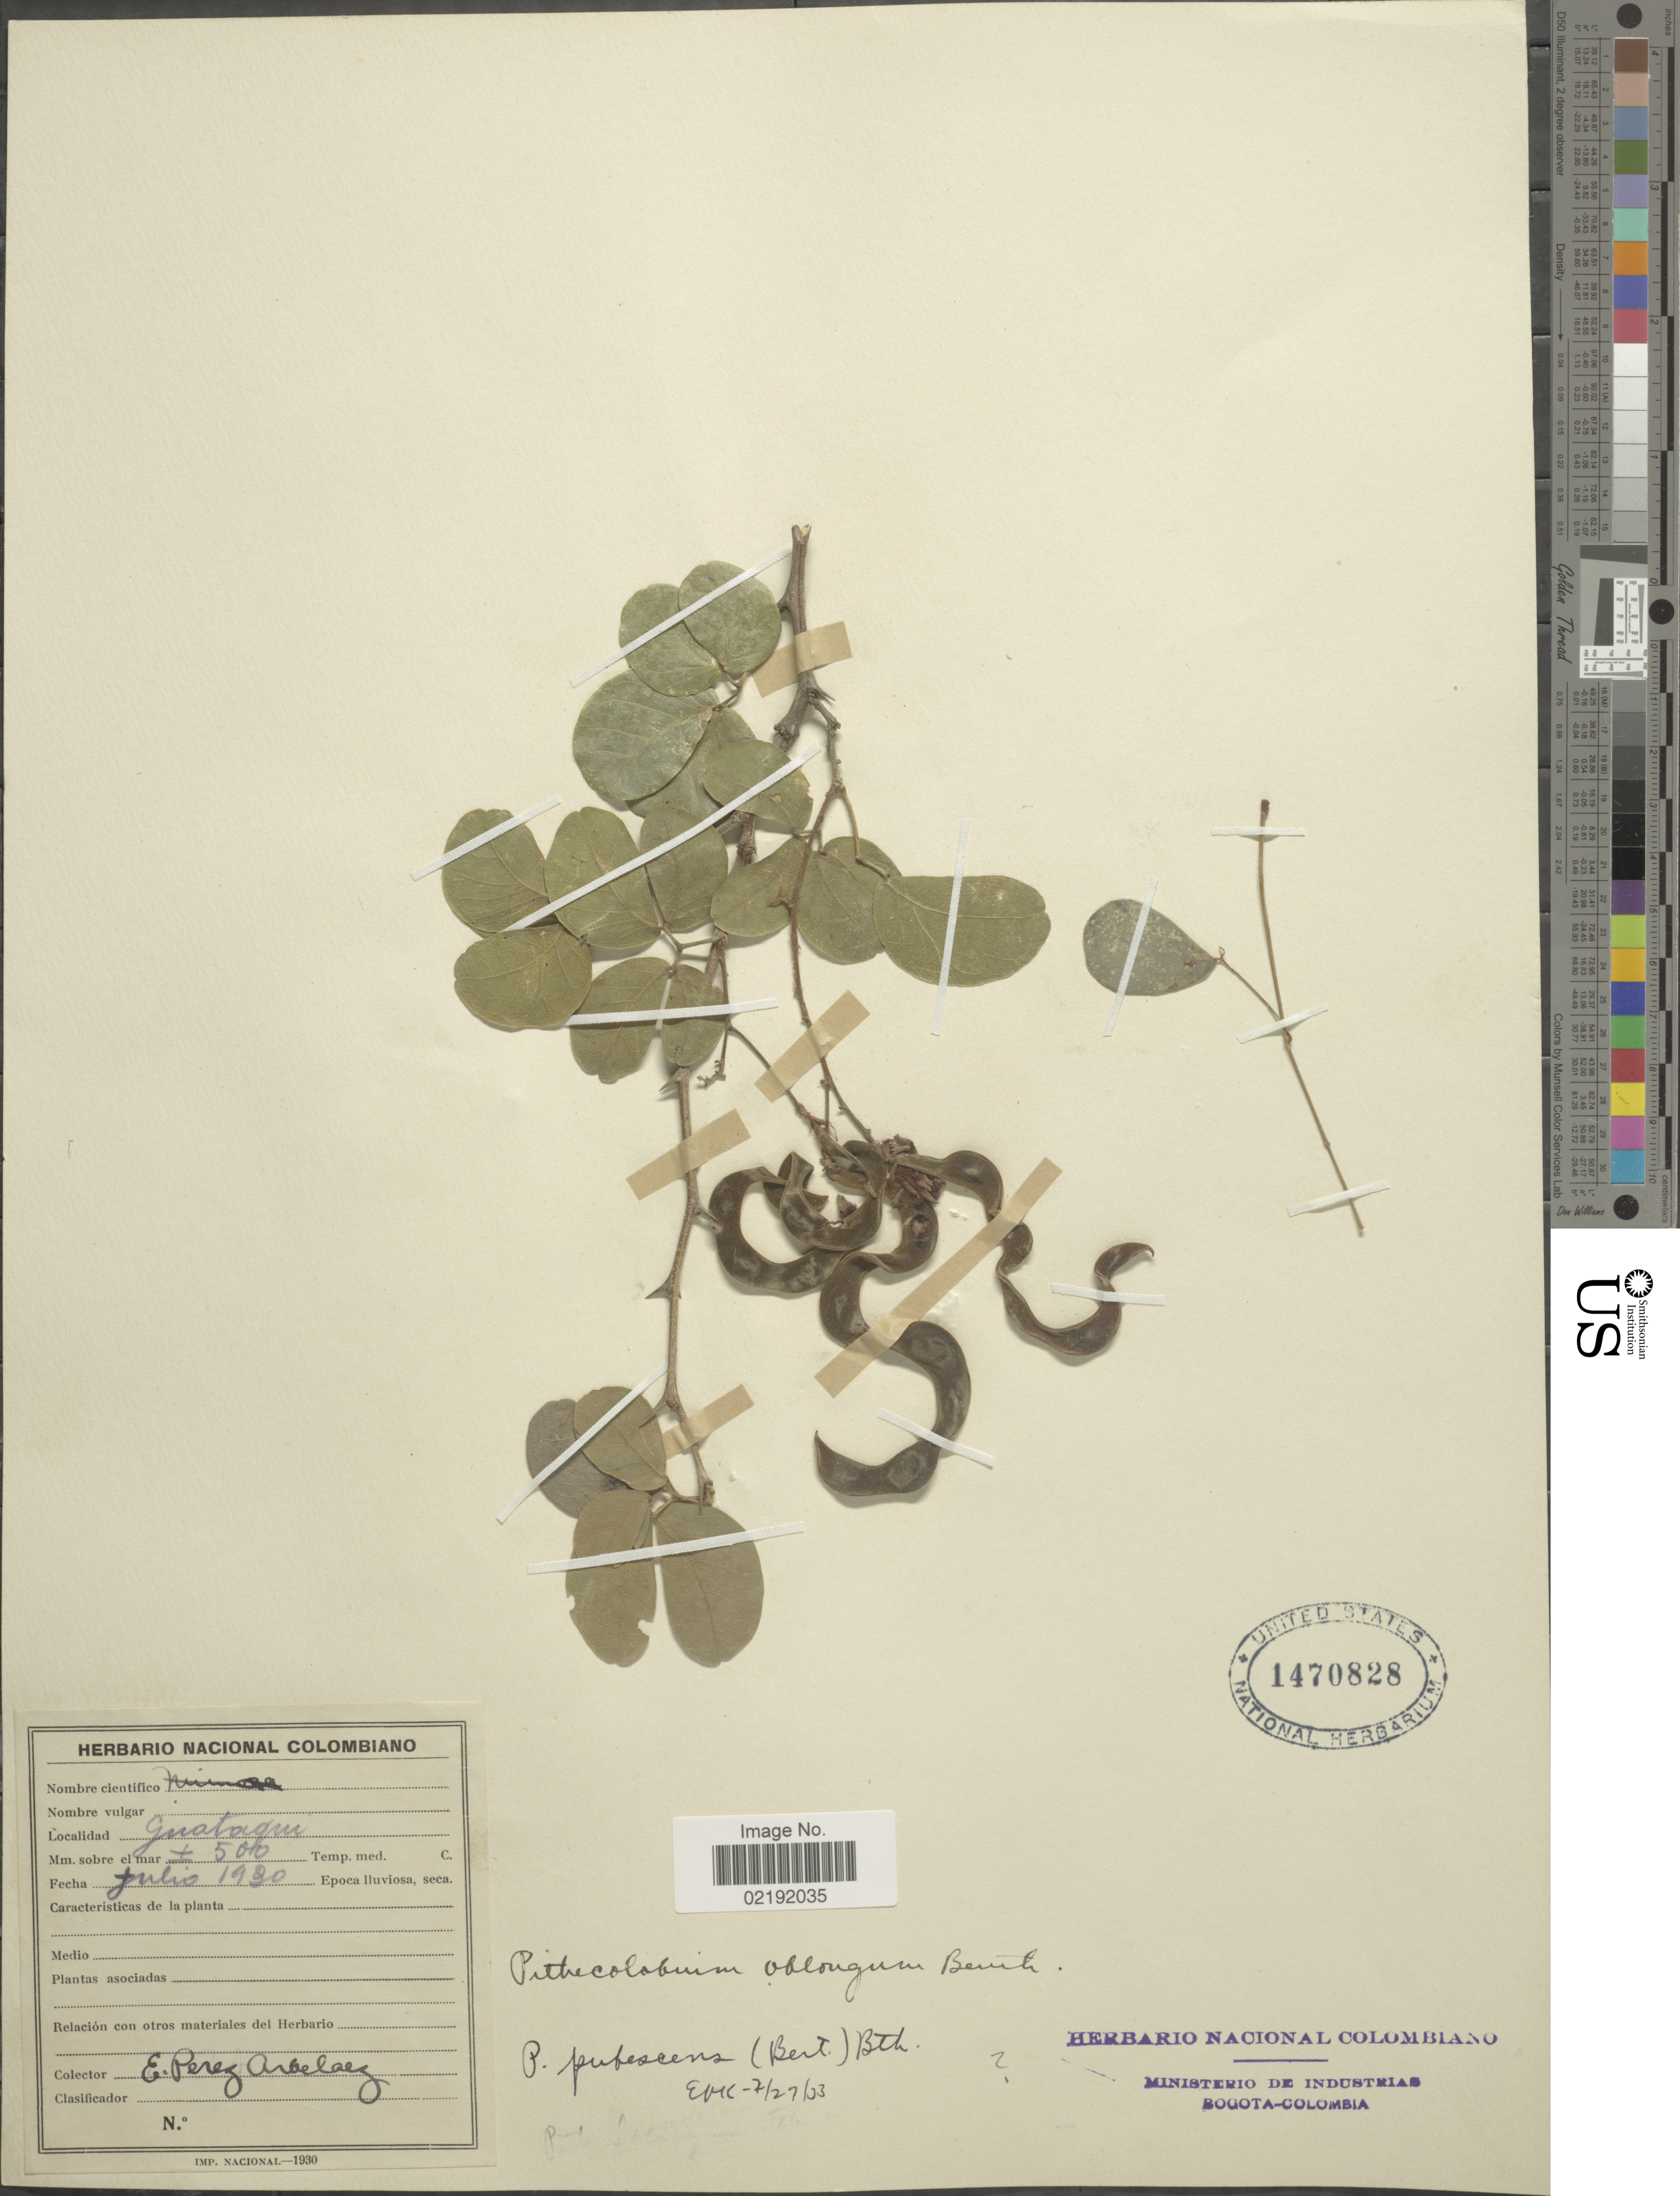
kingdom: Plantae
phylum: Tracheophyta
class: Magnoliopsida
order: Fabales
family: Fabaceae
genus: Pithecellobium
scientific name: Pithecellobium roseum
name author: (Vahl) Barneby & J.W. Grimes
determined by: U.S. National Herbarium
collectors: E. Pérez Arbeláez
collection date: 1930-07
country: Colombia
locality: Guataqui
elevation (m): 500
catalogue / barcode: US 1470828